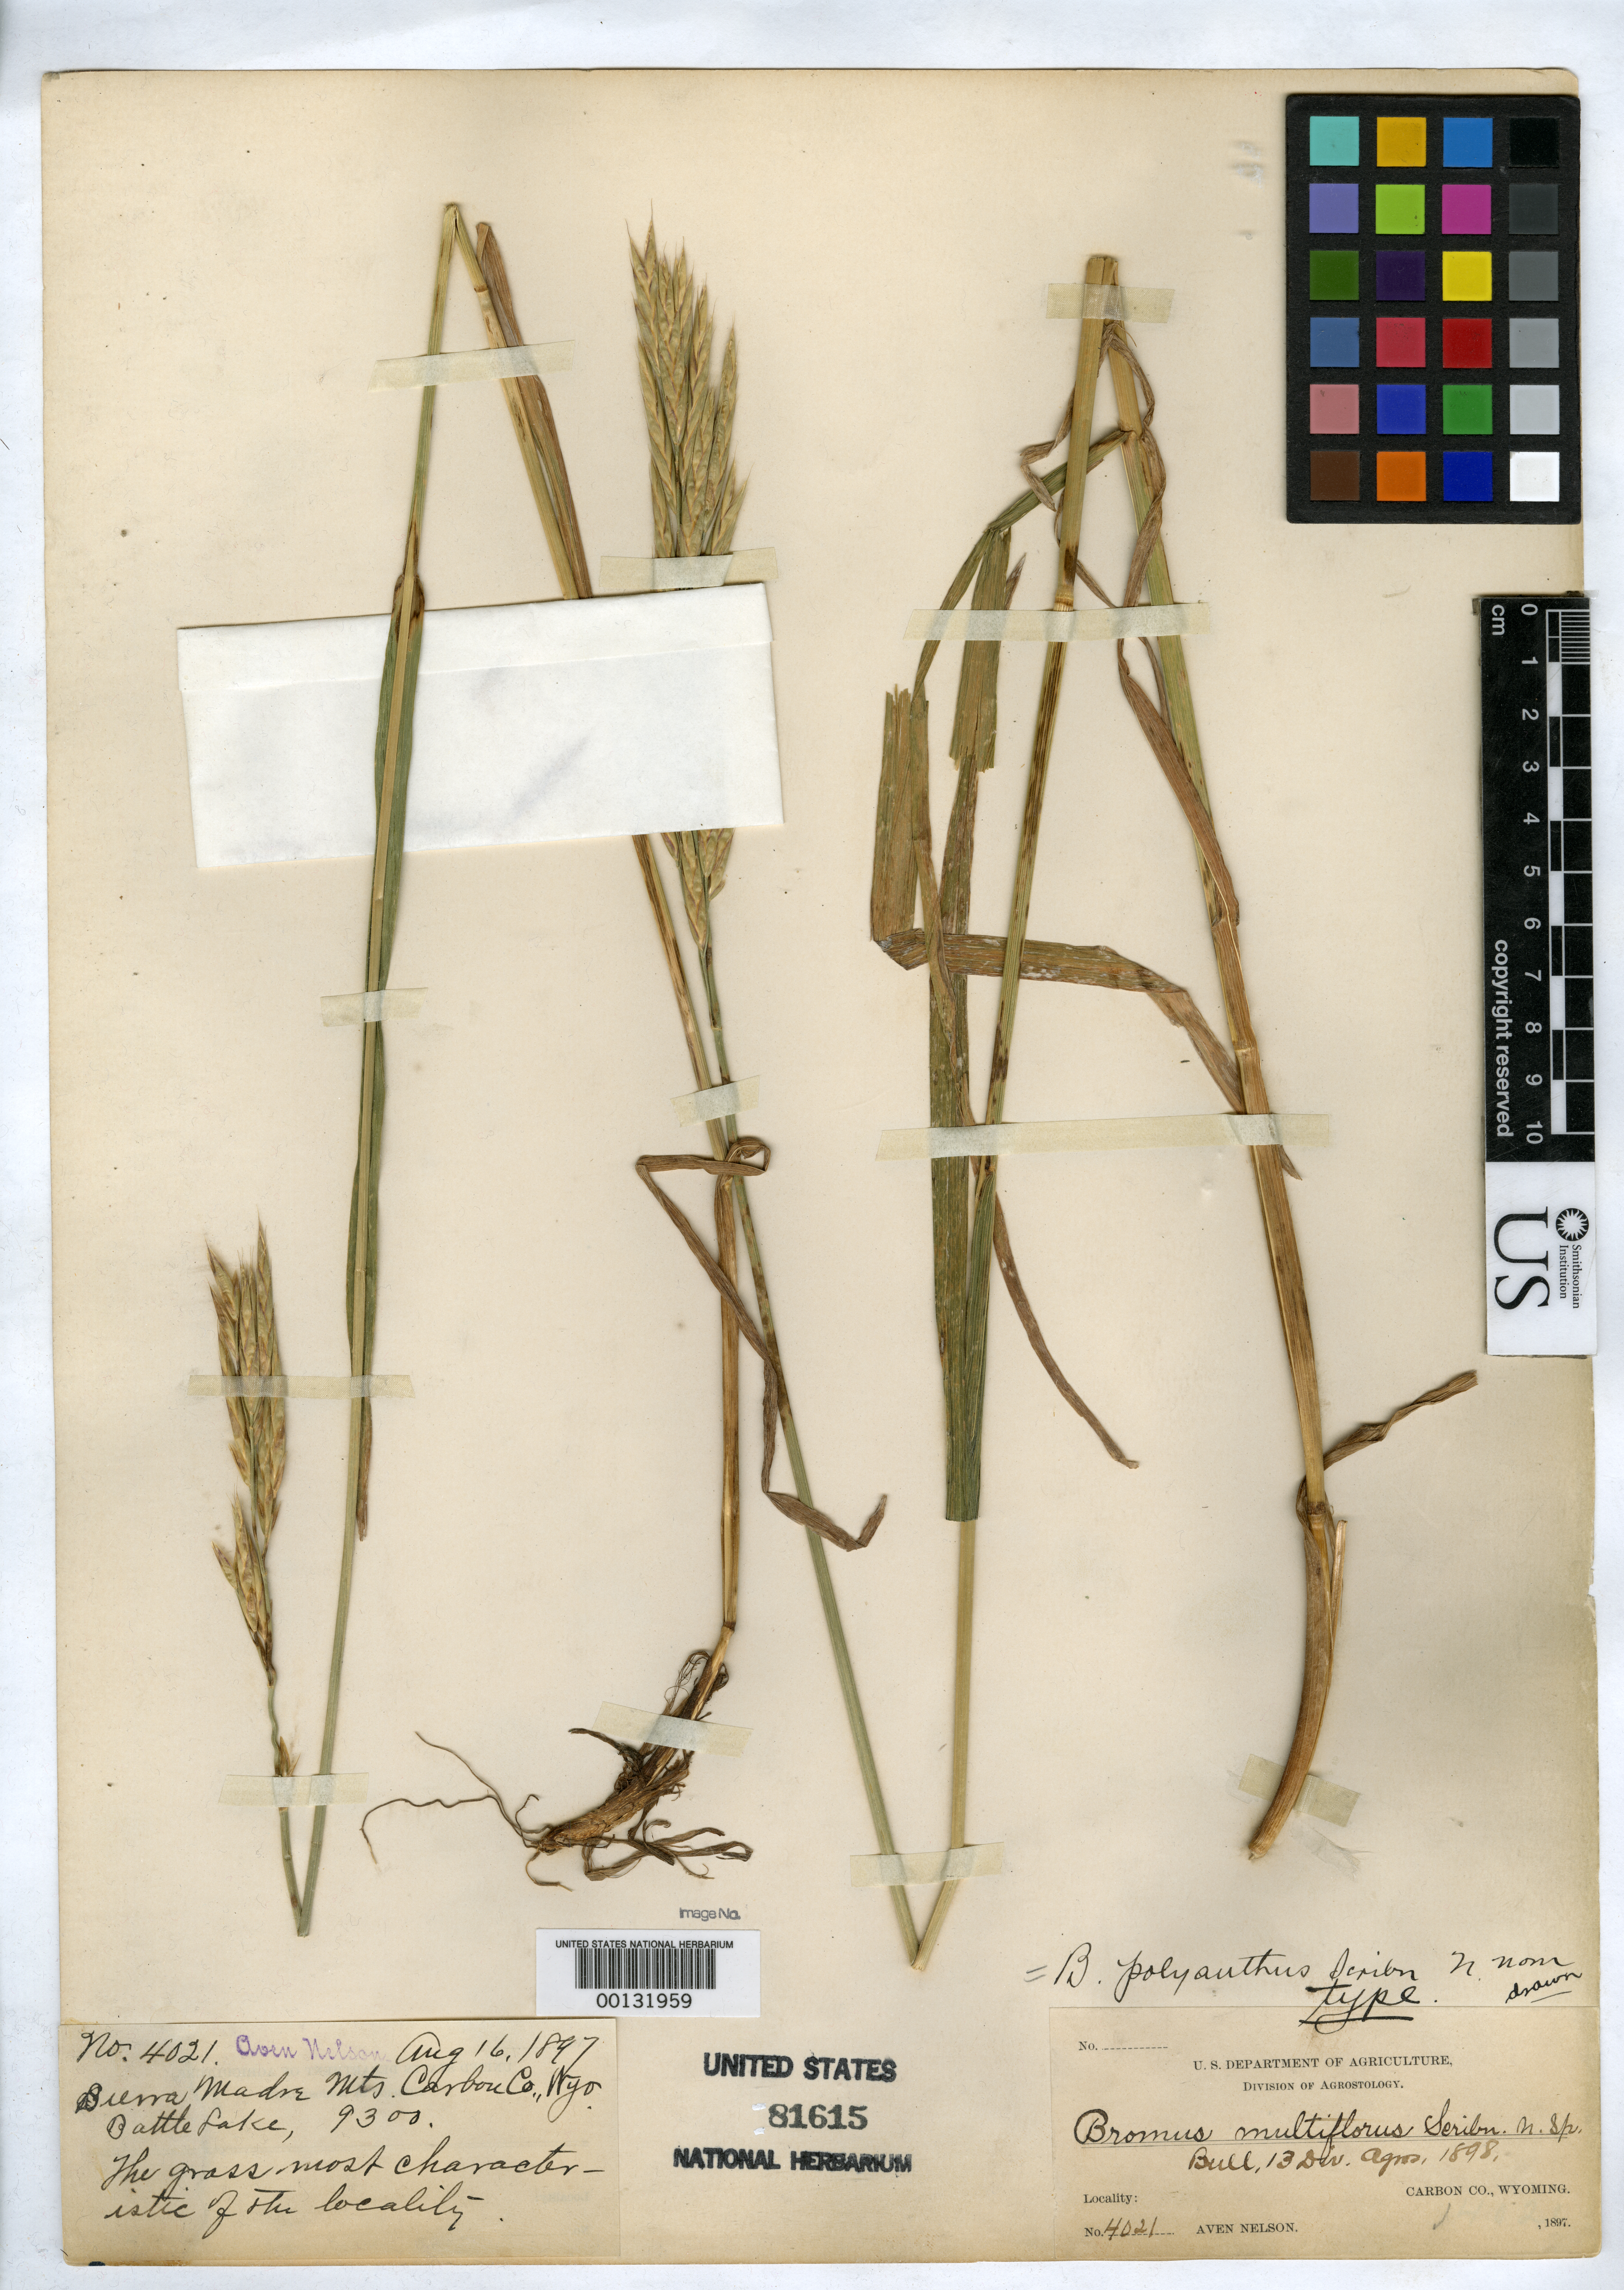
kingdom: Plantae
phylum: Tracheophyta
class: Liliopsida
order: Poales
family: Poaceae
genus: Bromus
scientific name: Bromus multiflorus Scribn., nom. illeg.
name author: Scribn.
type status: Holotype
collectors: A. Nelson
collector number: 4021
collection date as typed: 16 Aug 1897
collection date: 1897-08-16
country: United States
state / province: Wyoming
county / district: Carbon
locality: Sierra Madre, Battle Lake.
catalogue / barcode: US 81615